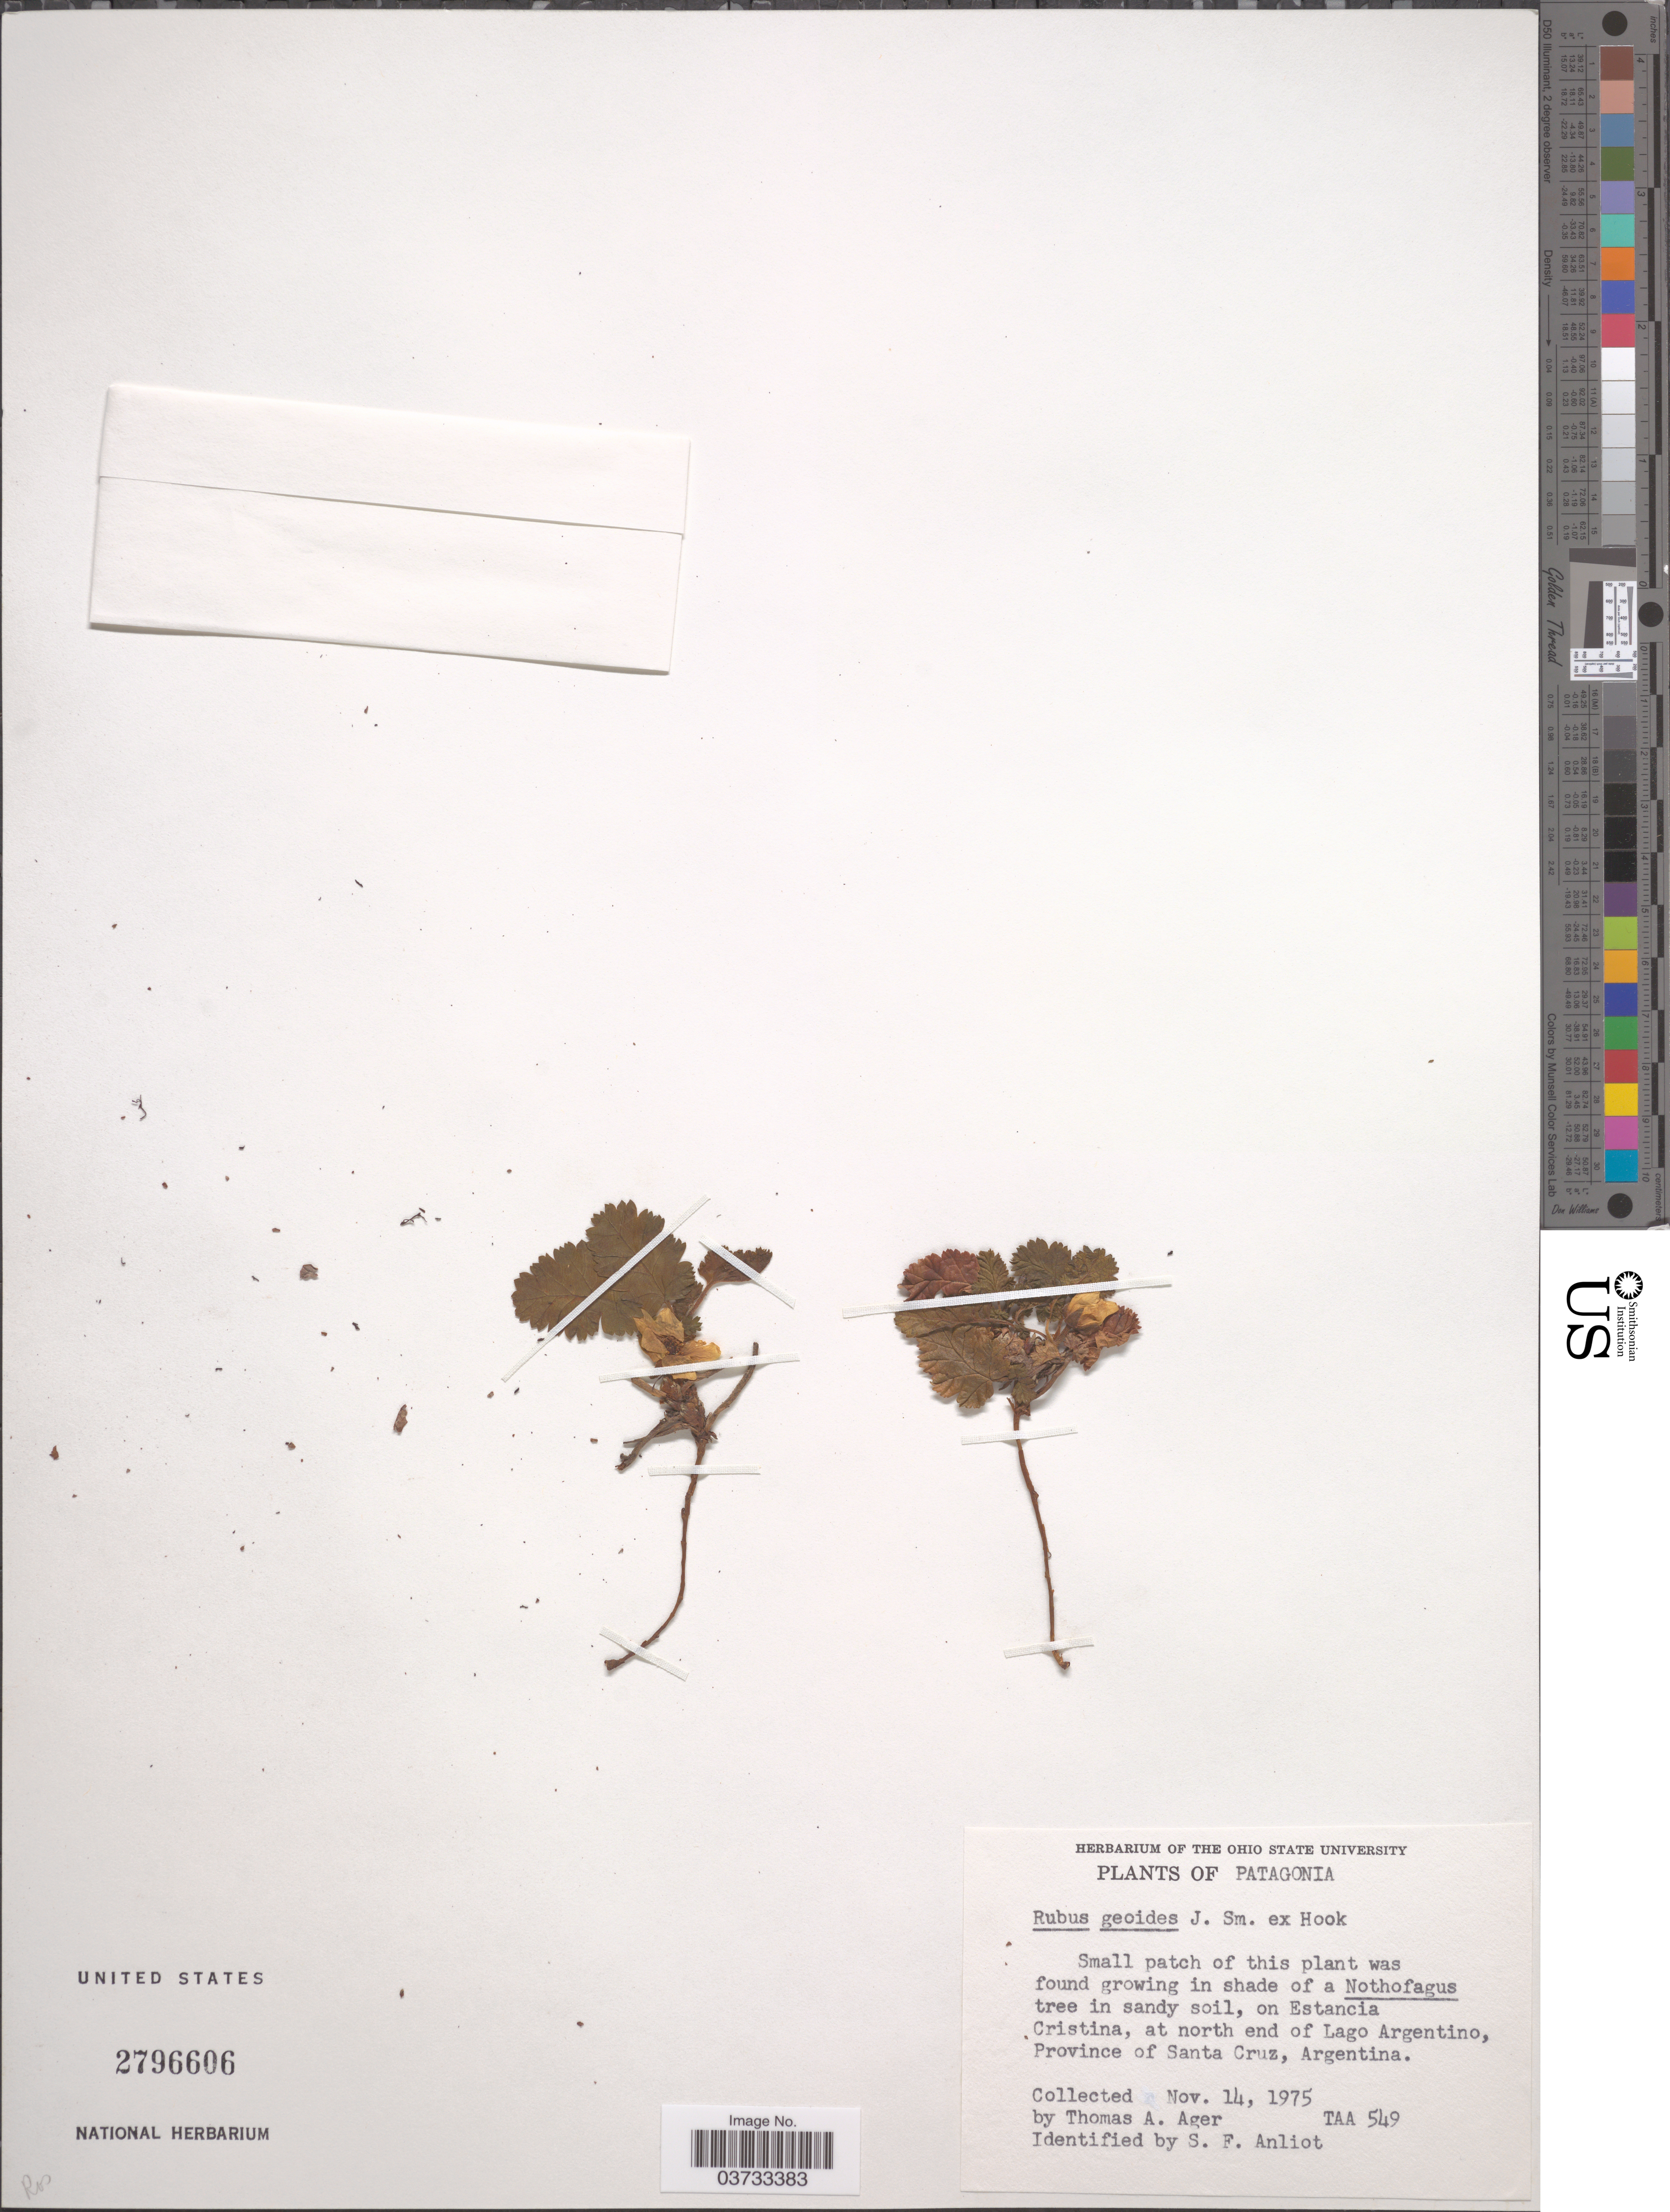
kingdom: Plantae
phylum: Tracheophyta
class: Magnoliopsida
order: Rosales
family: Rosaceae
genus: Rubus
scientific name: Rubus geoides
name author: Sm.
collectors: T. A. Ager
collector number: TAA 549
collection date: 1975-11-14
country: Argentina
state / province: Santa Cruz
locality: Patagonia. On Estancia Cristina, at north end of Lago Argentino.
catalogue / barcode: US 2796606